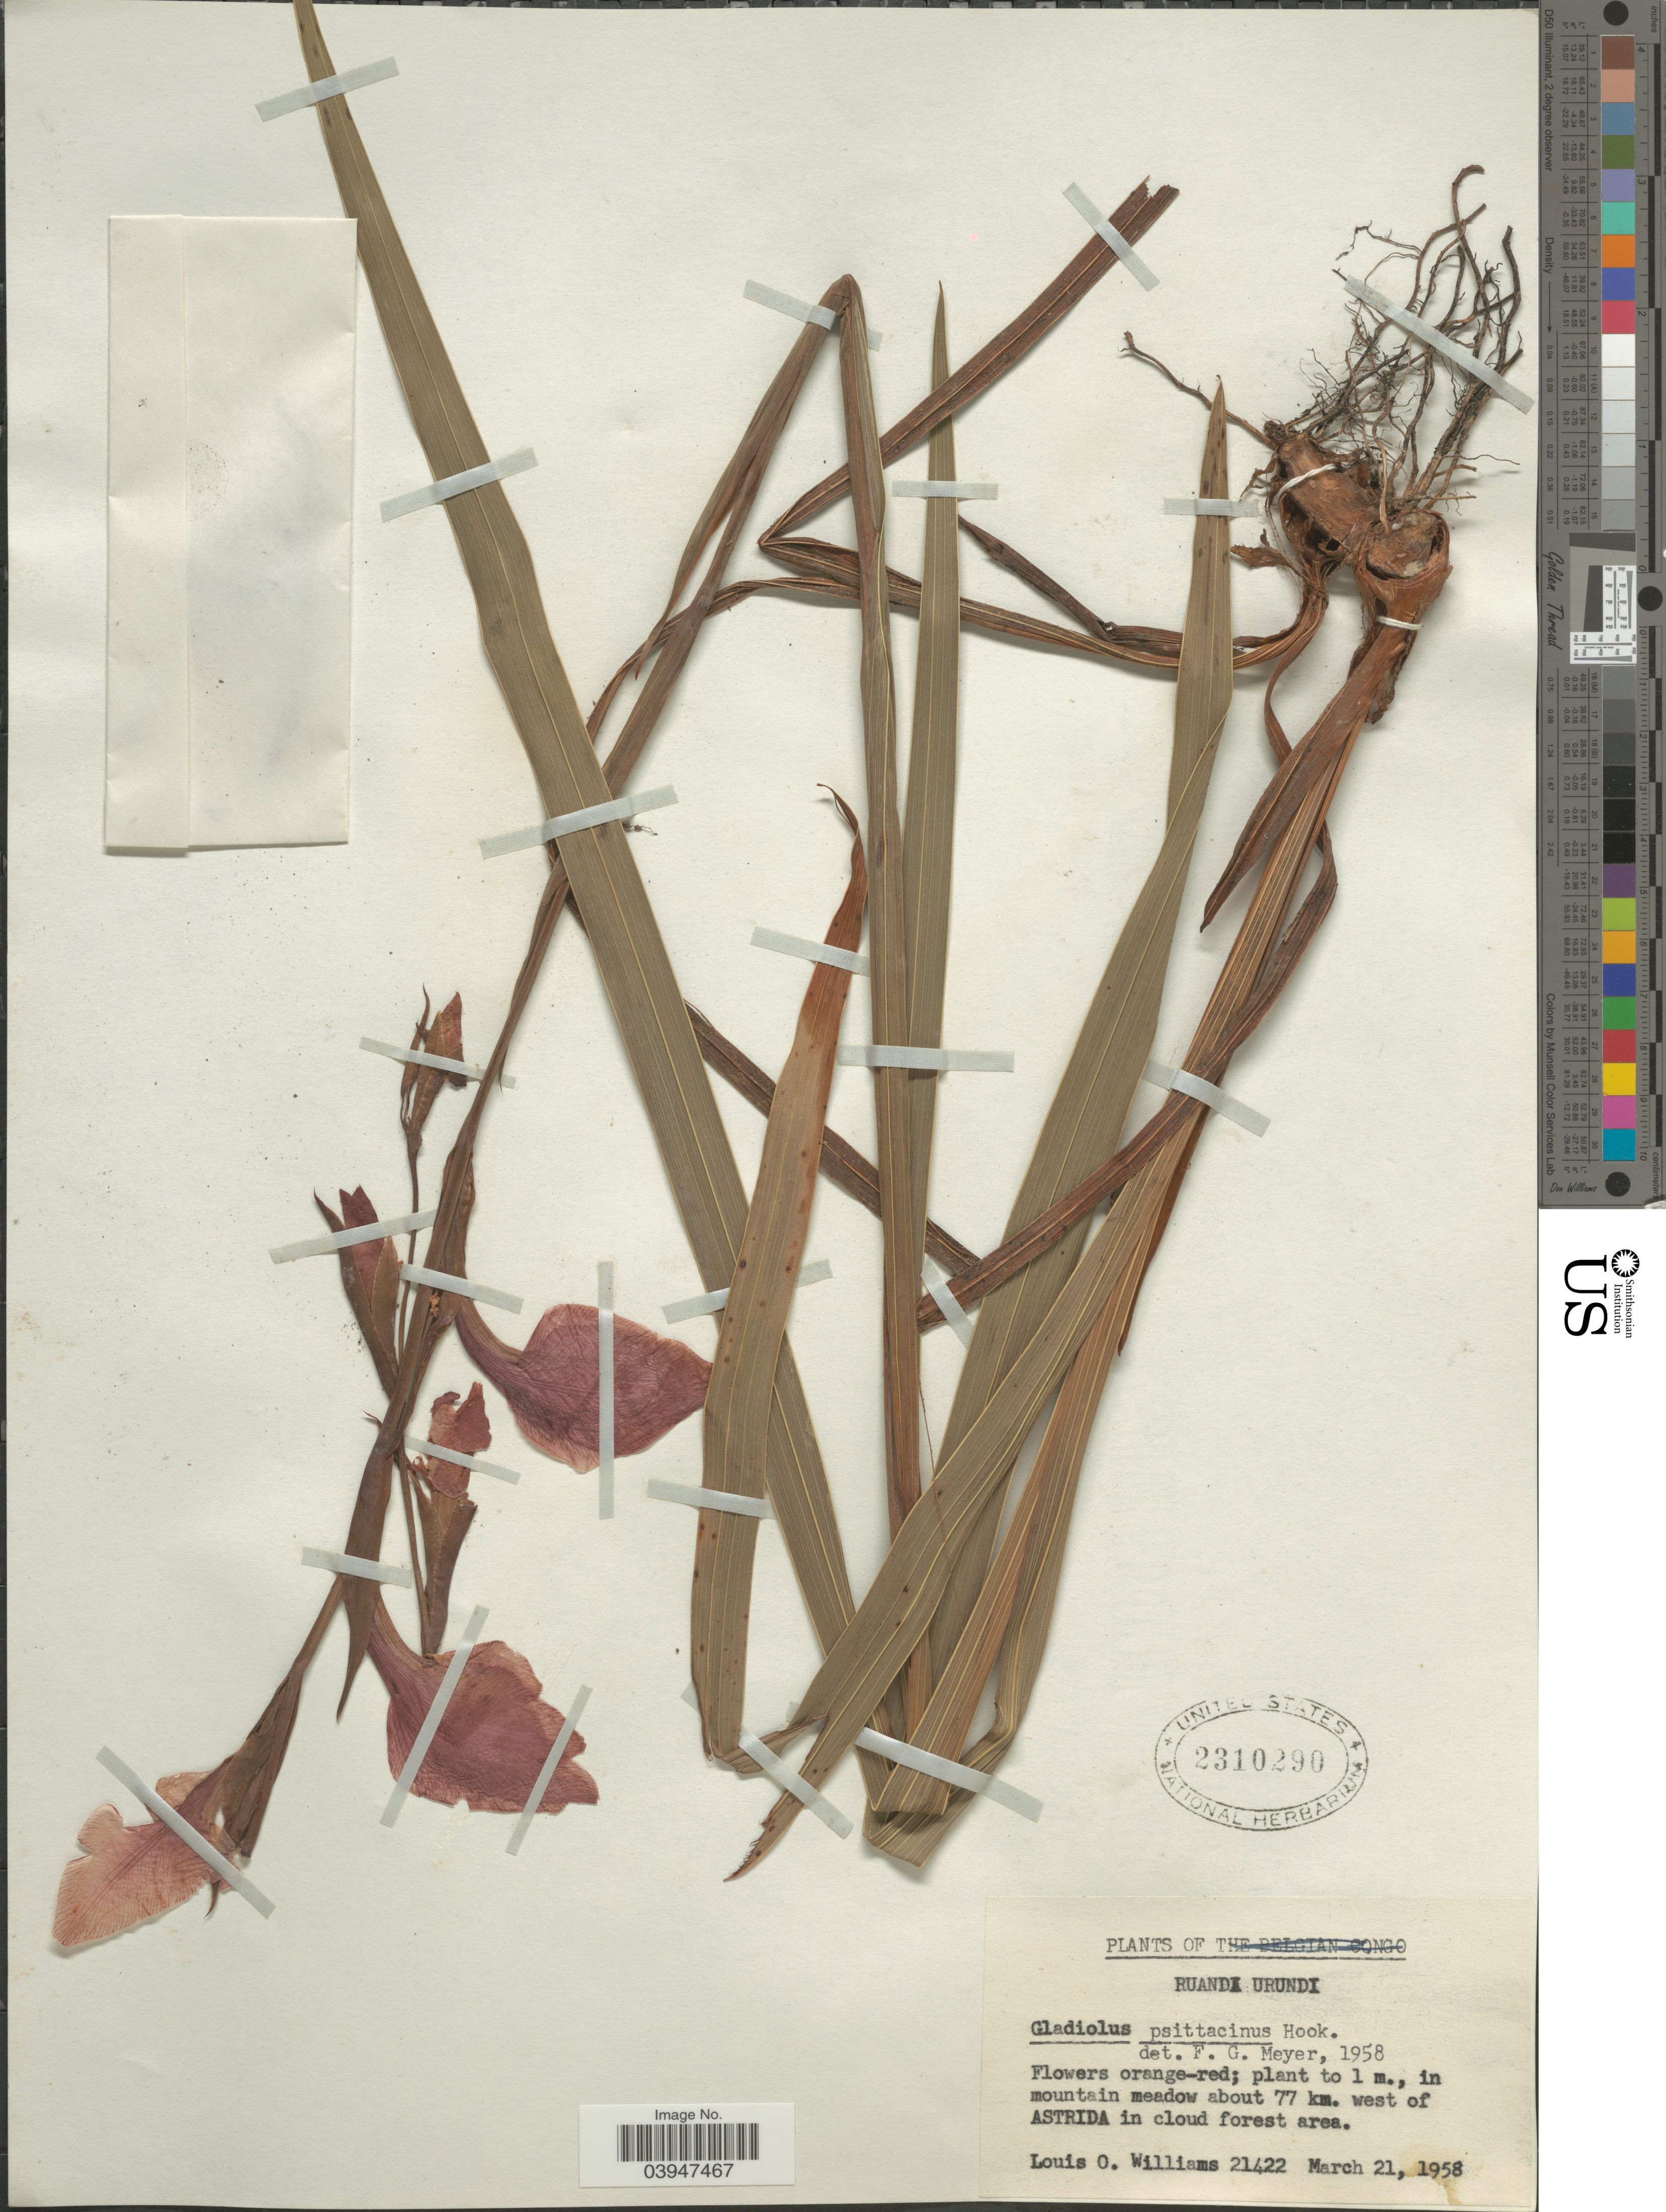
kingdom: Plantae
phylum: Tracheophyta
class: Liliopsida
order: Asparagales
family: Iridaceae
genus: Gladiolus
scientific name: Gladiolus psittacinus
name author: Hook.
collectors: L. O. Williams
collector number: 21422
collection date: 1958-03-21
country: Rwanda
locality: Ruanda Urundi. In mountain meadow about 77 km. west of Astrida in cloud forest area.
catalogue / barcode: US 2310290